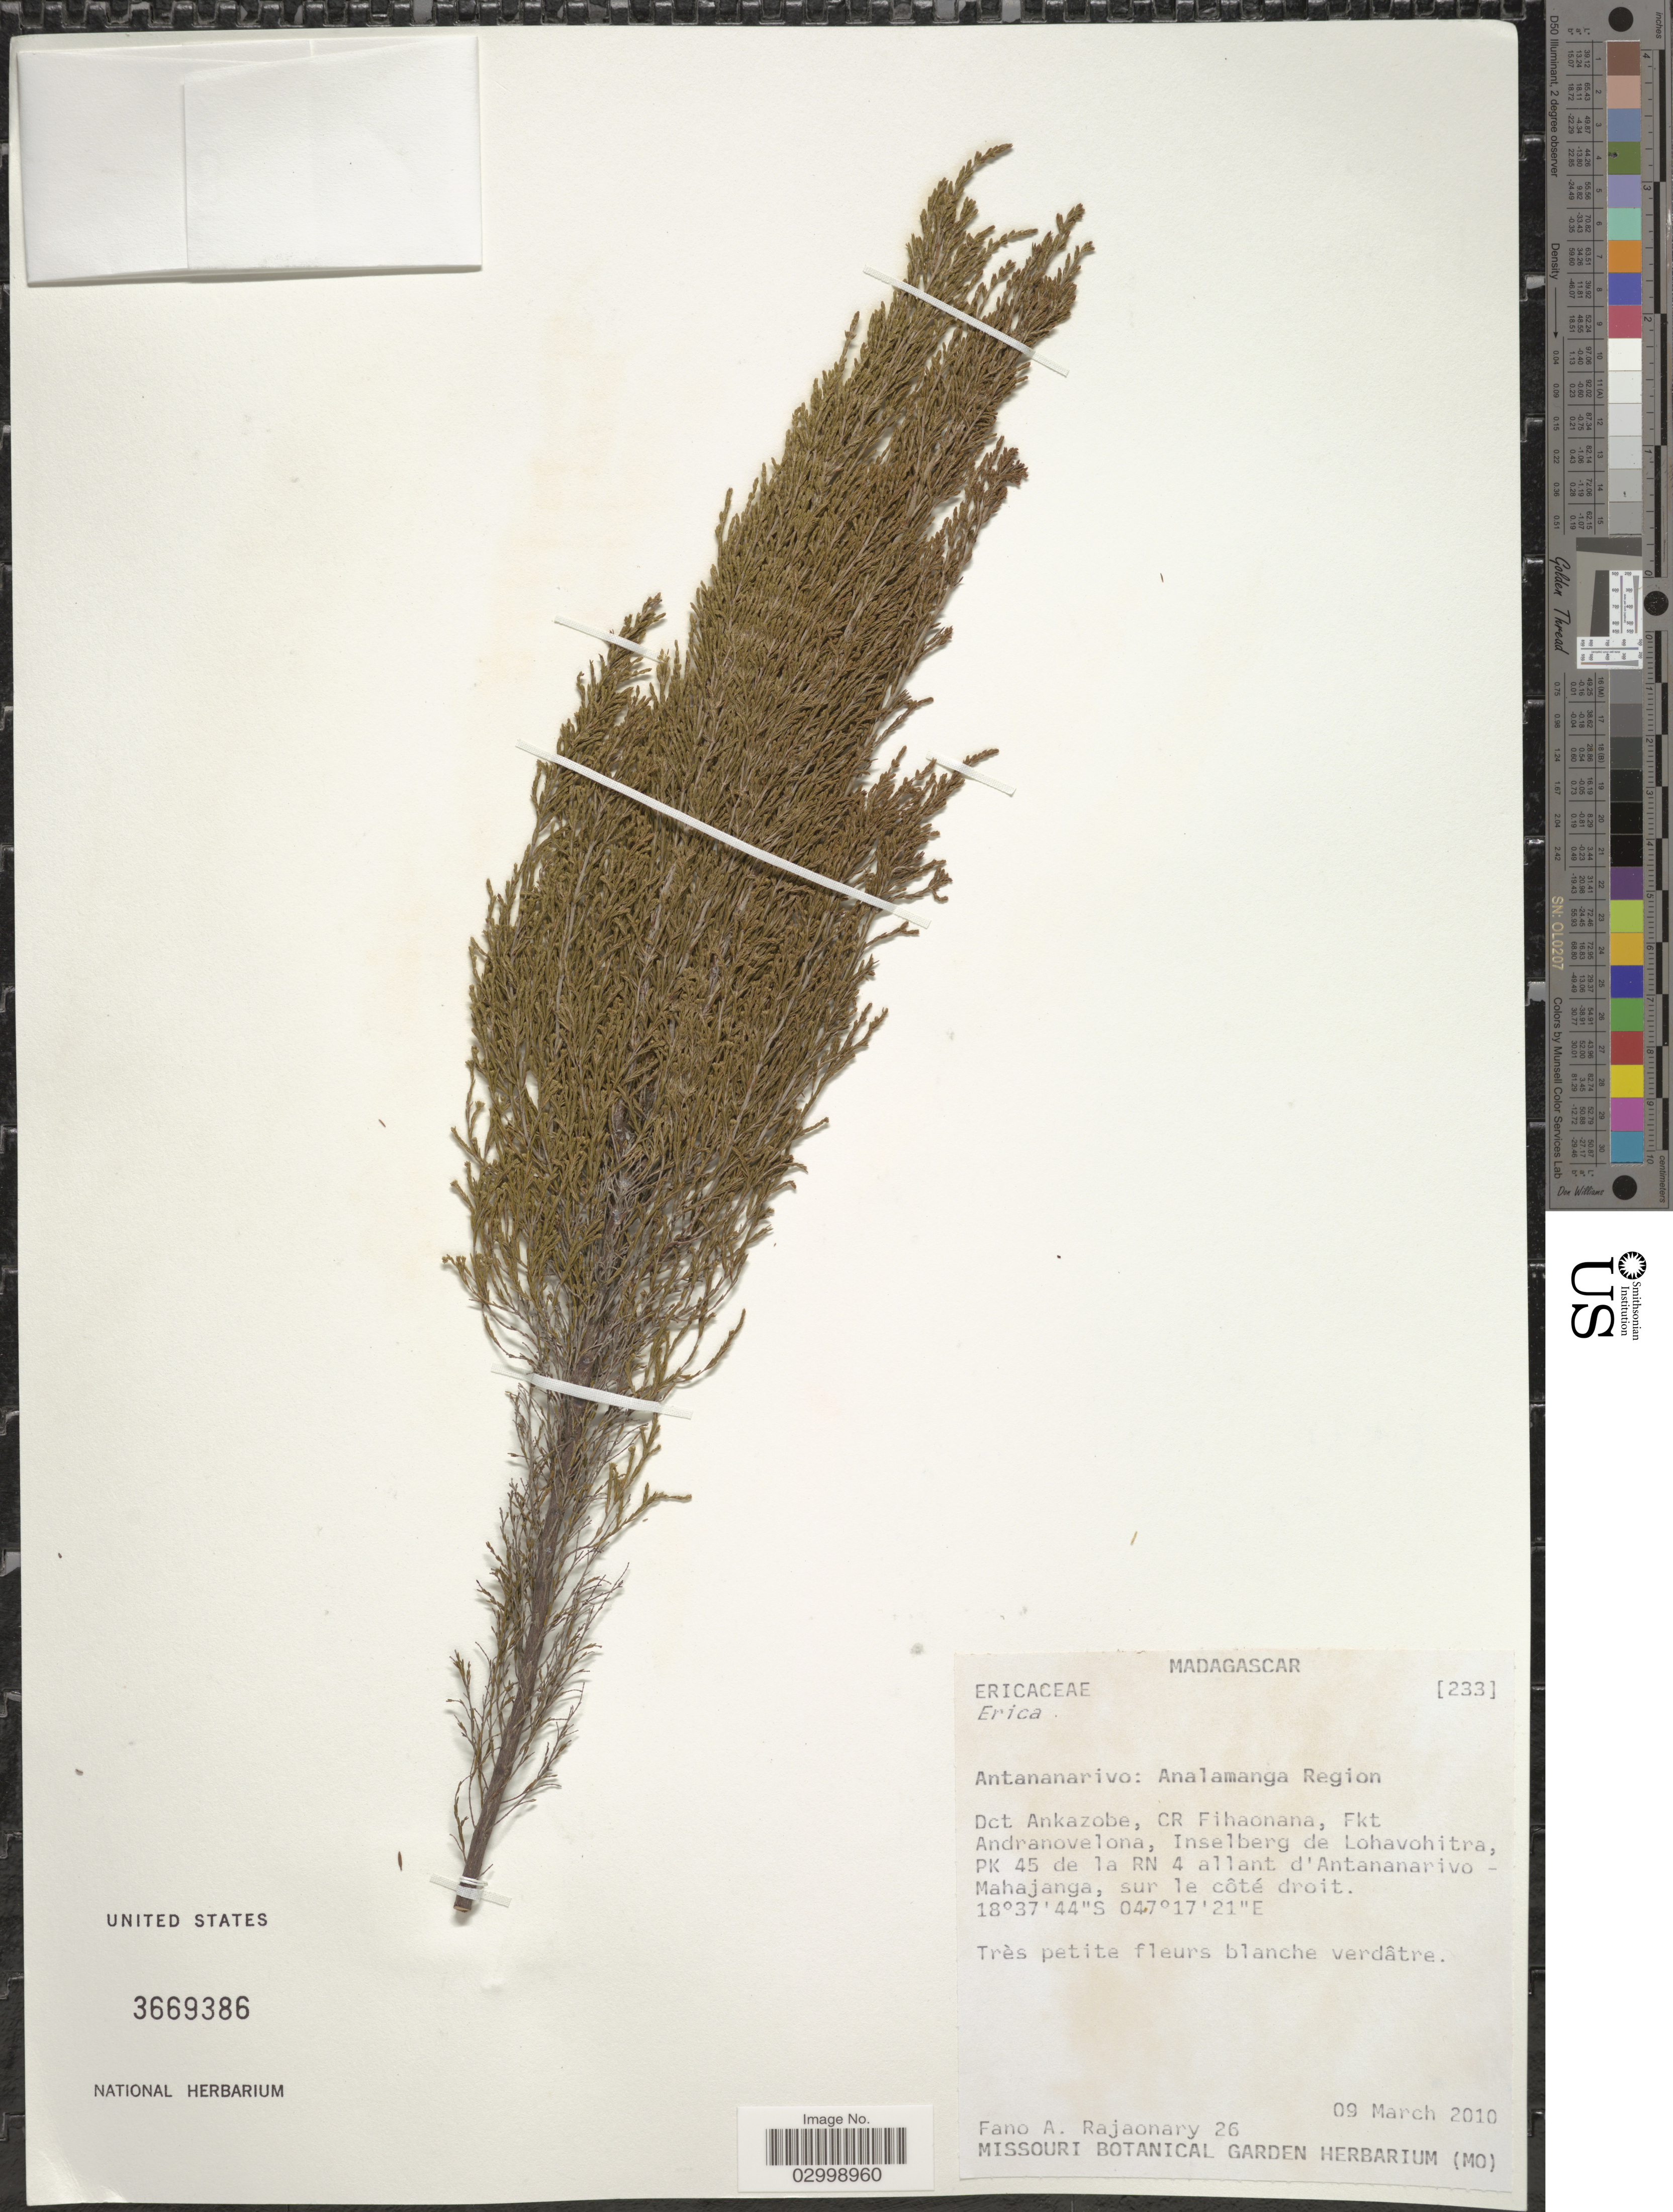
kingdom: Plantae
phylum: Tracheophyta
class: Magnoliopsida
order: Ericales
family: Ericaceae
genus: Erica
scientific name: Erica sp.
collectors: F. Rajaonary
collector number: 26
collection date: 2010-03-09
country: Madagascar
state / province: Analamanga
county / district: Ankazobe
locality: Analamanga Region, Dc. Ankazobe, CR Fihaonana, Fkt Andranovelona, Inselberg de Lohavohitra, PK 45 de la RN4 allant d'Antananarivo-Mahajanga, sur le côte droit.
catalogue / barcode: US 3669386